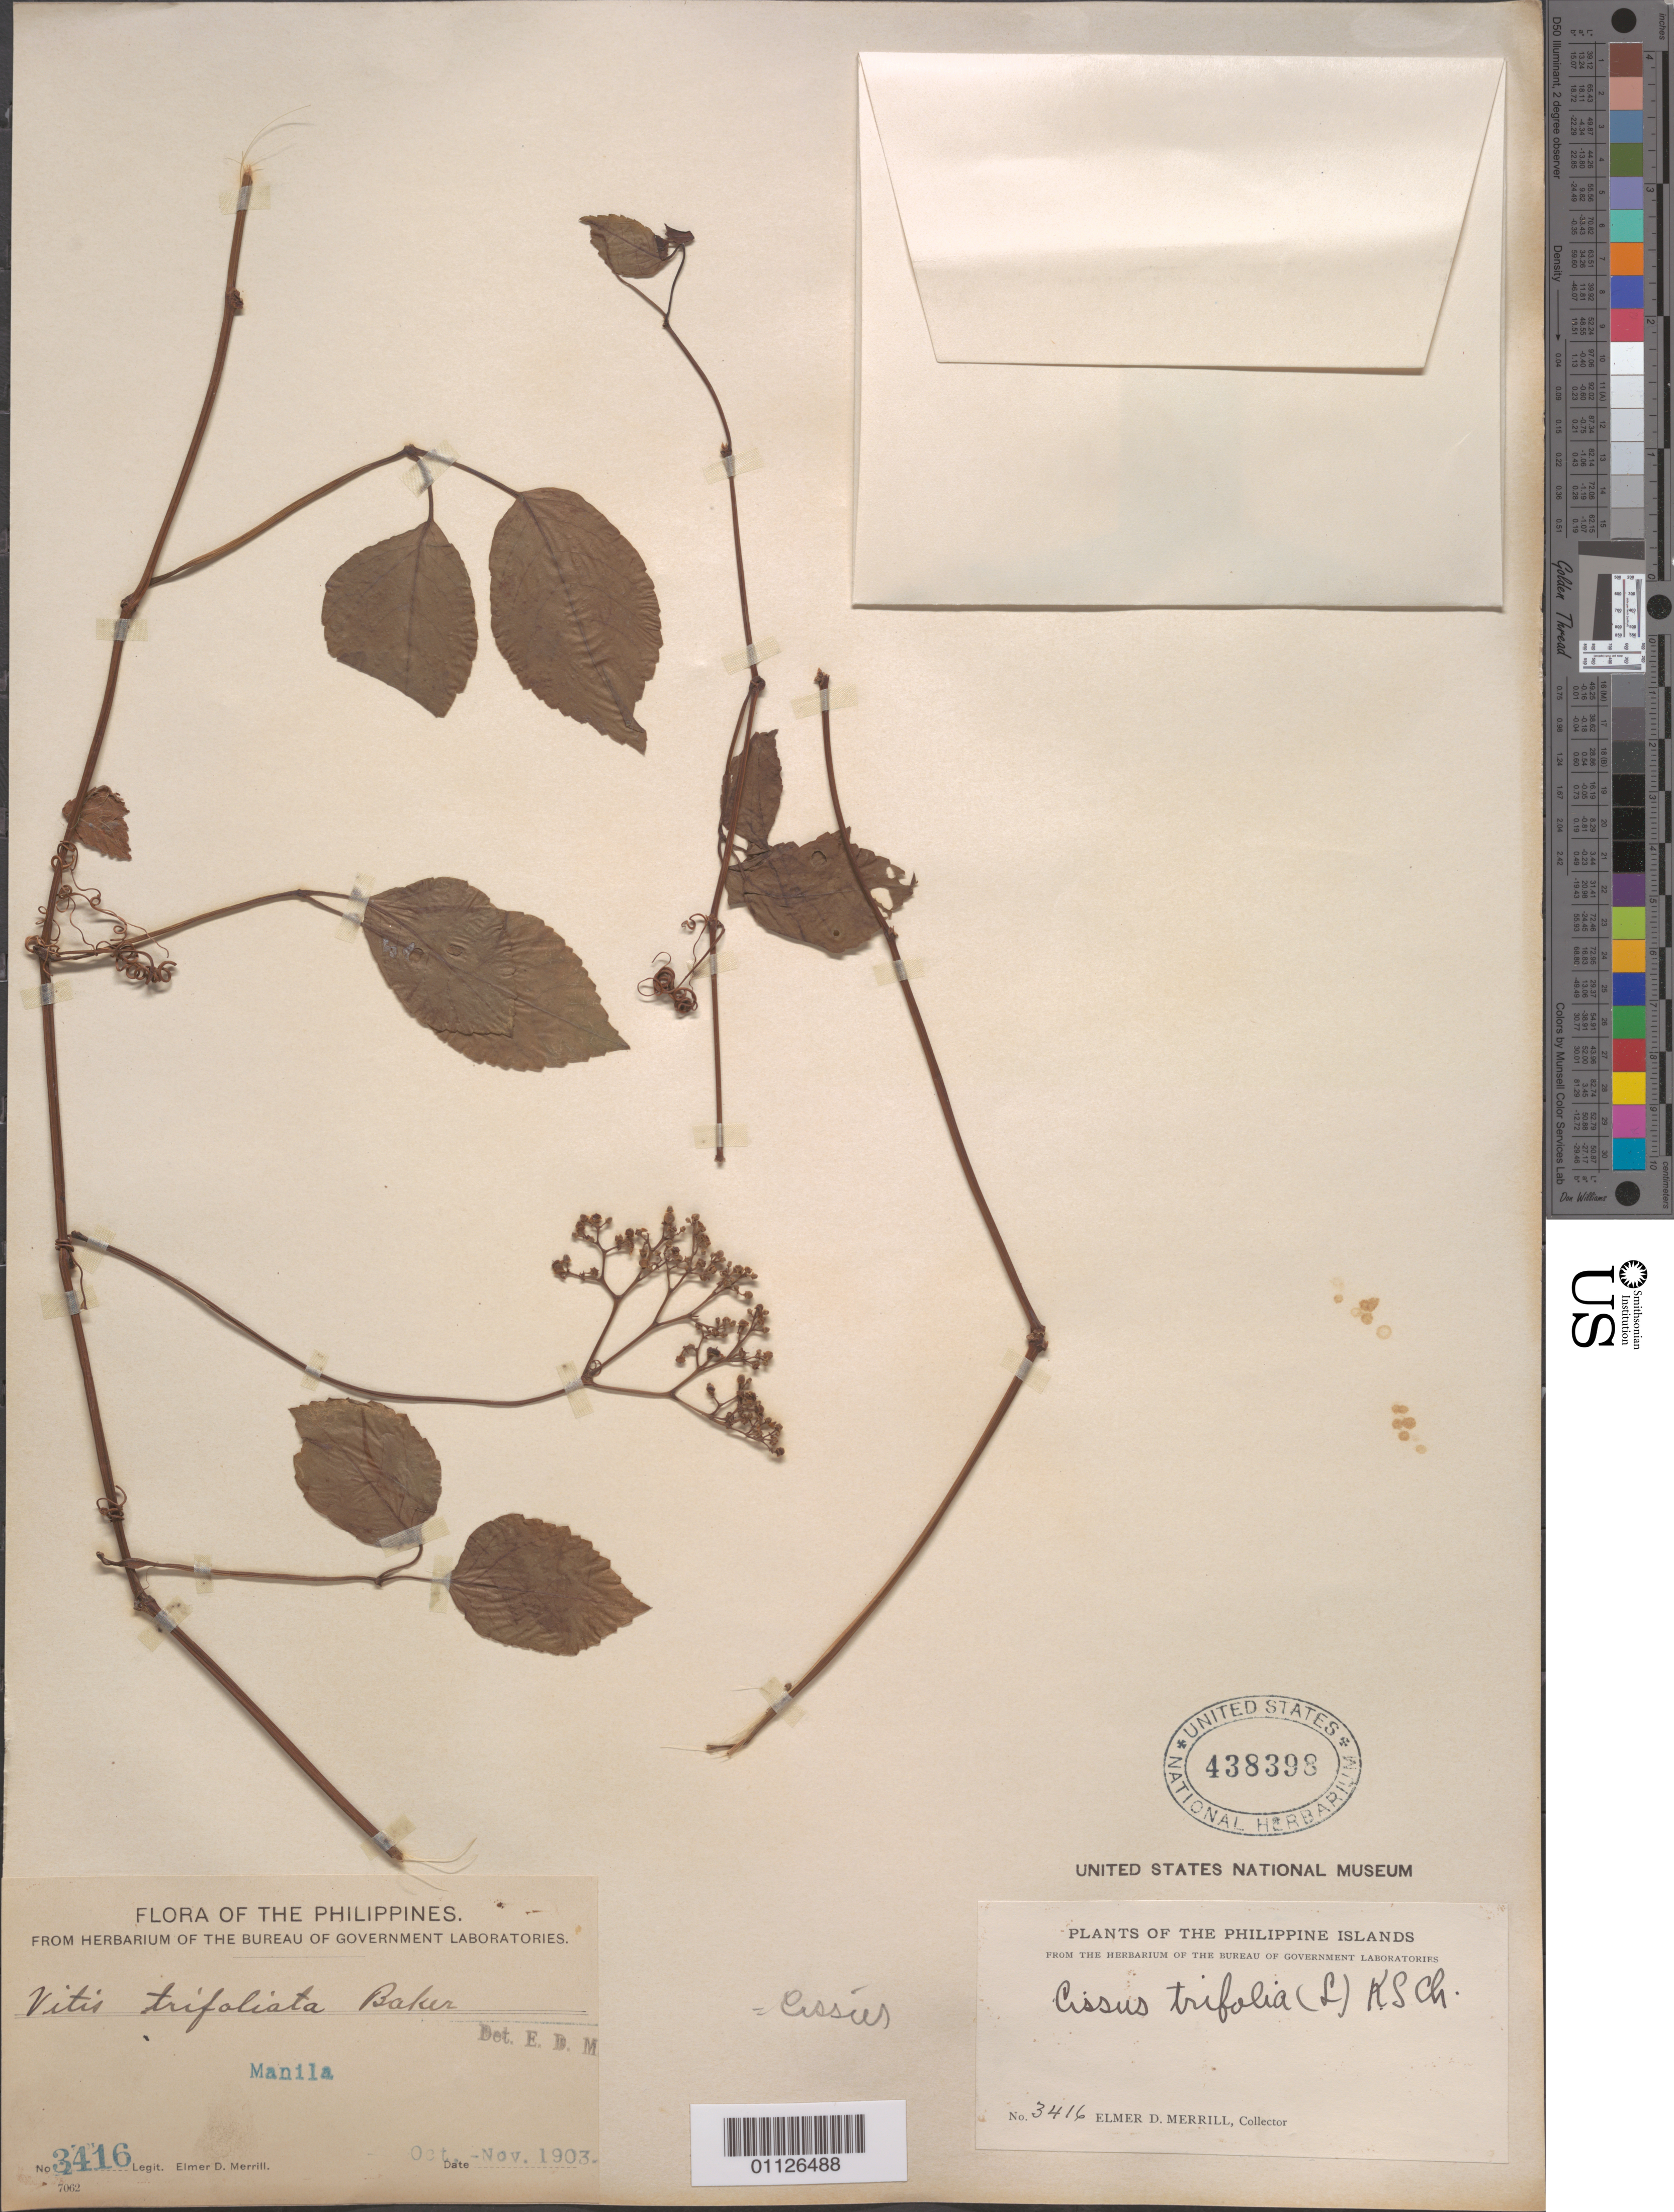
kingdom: Plantae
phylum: Tracheophyta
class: Magnoliopsida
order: Vitales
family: Vitaceae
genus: Causonis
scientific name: Causonis trifolia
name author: (L.) Mabb. & J. Wen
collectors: E. Merrill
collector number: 3416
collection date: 1903-10/1903-11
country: Philippines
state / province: National Capital Region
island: Luzon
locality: Manila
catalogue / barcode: US 438398